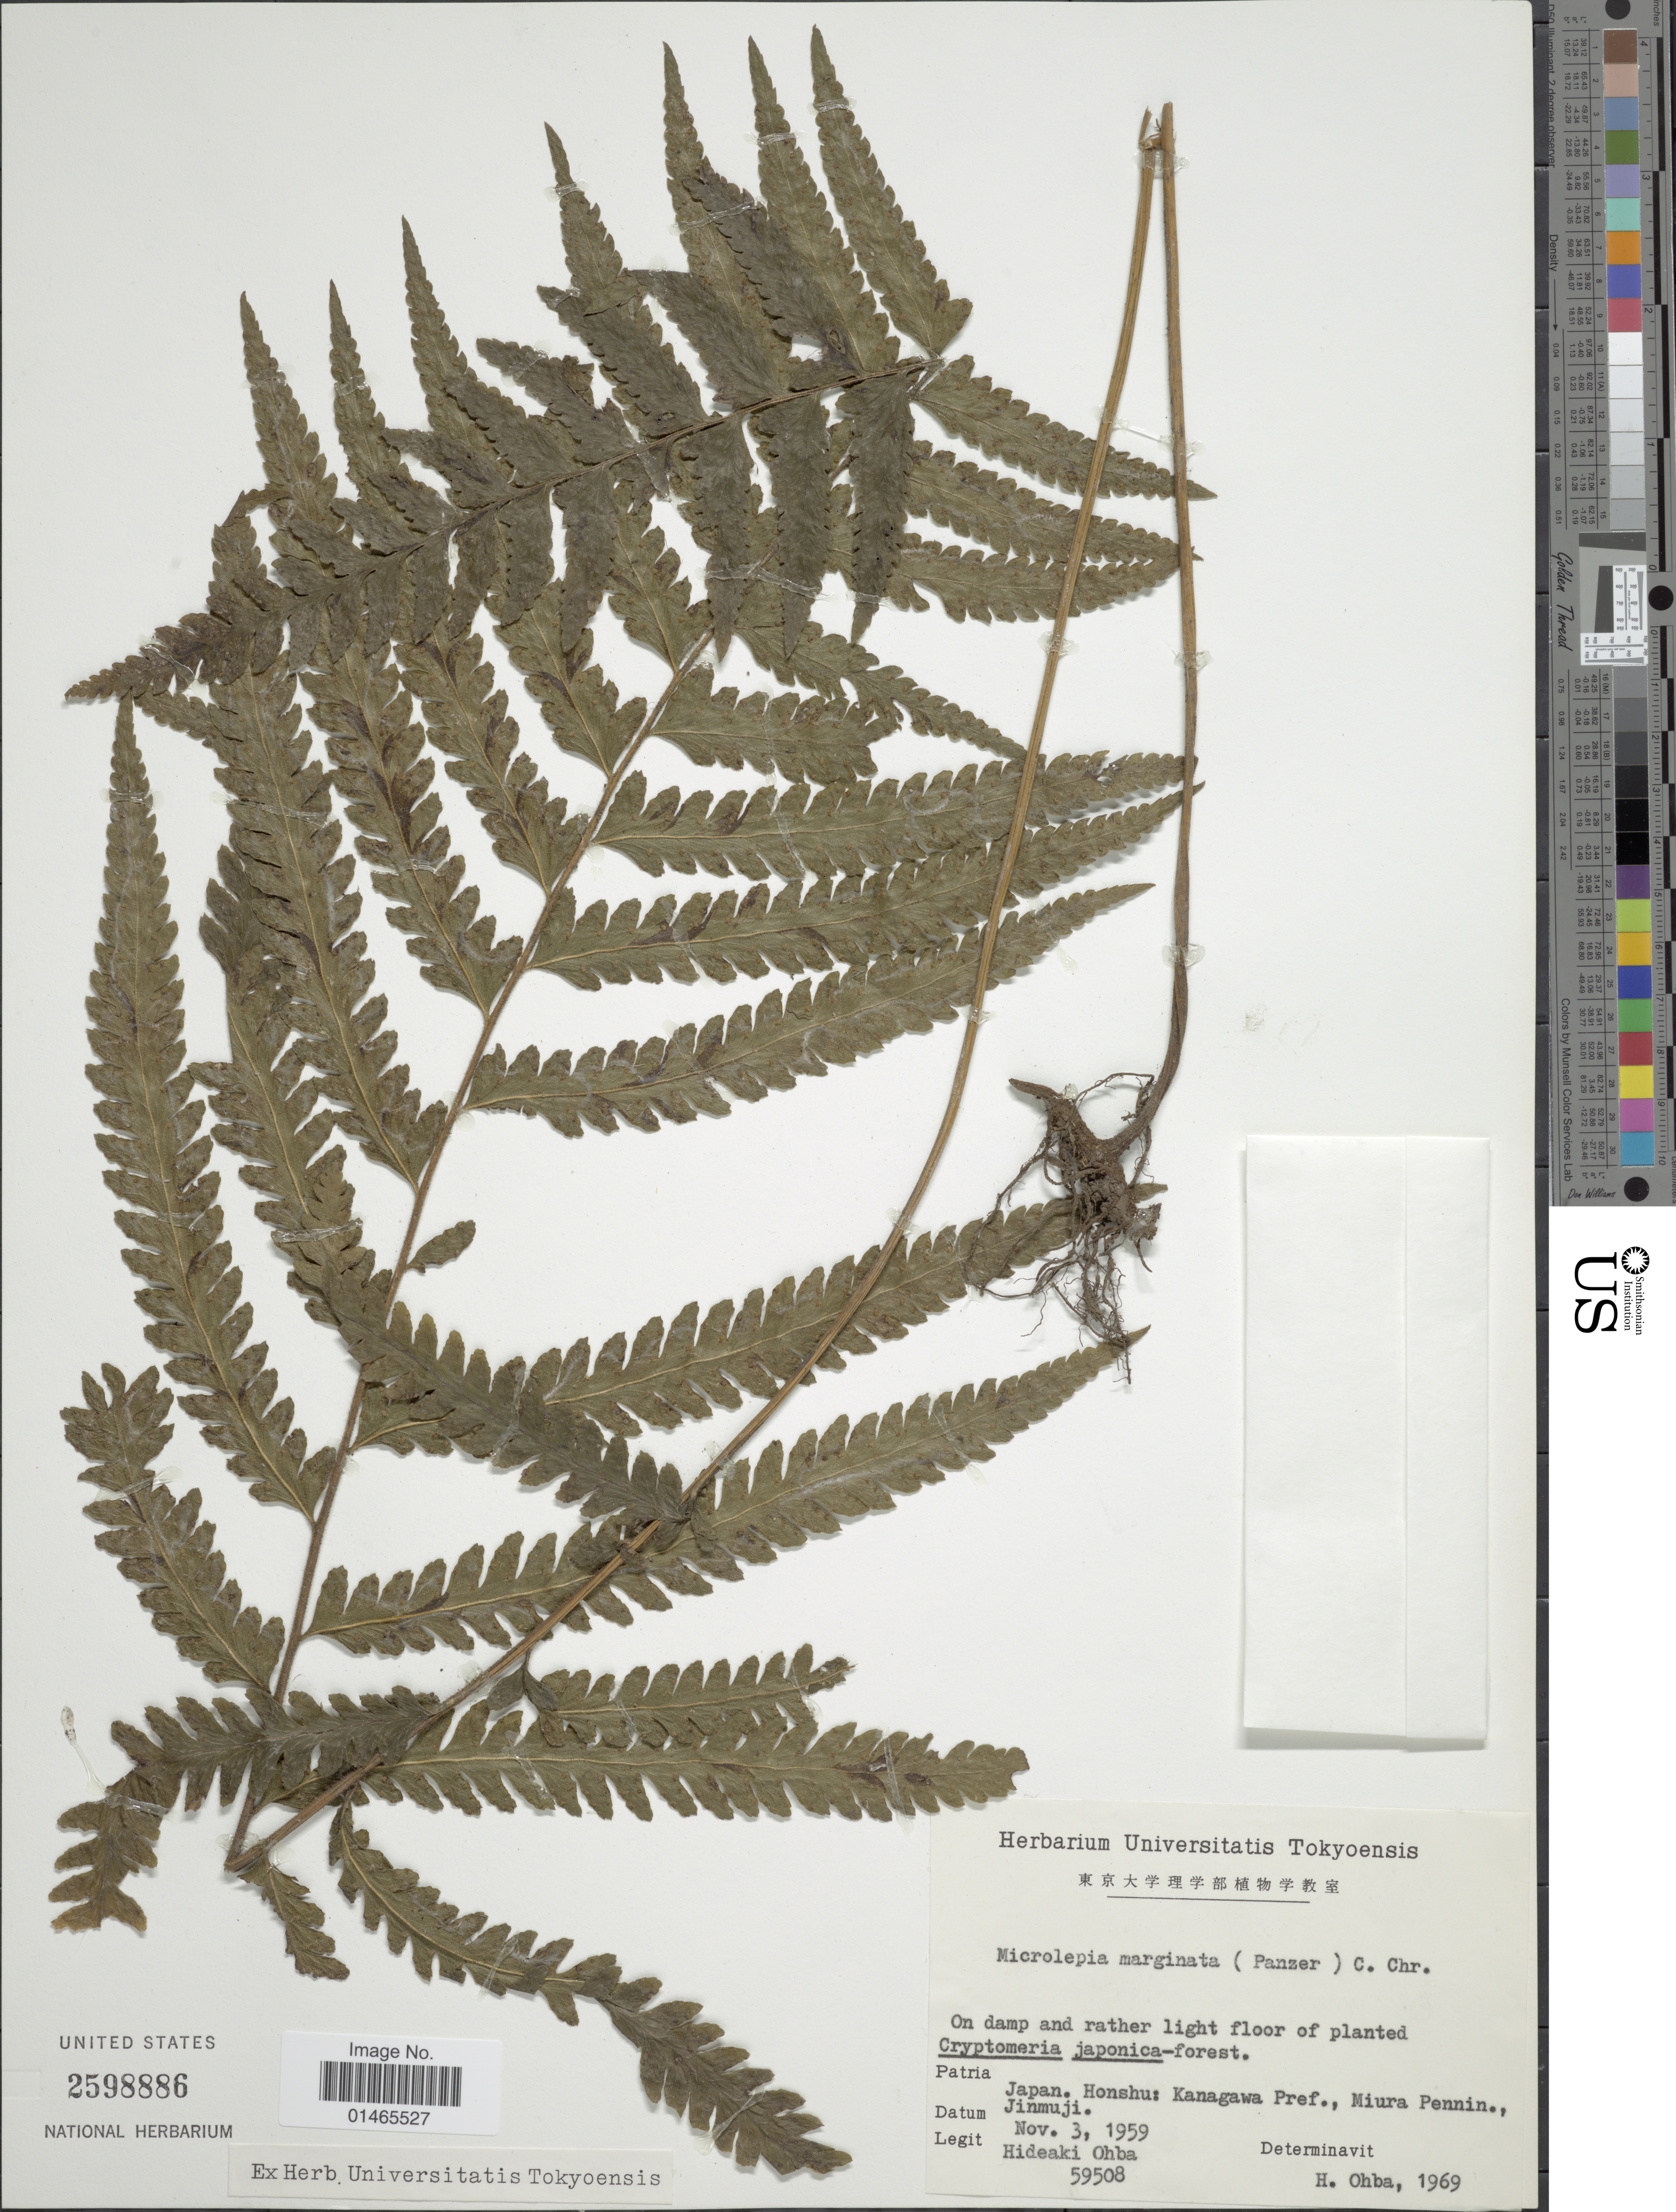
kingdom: Plantae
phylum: Tracheophyta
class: Polypodiopsida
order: Polypodiales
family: Dennstaedtiaceae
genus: Microlepia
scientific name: Microlepia marginata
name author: (Houtt.) C. Chr.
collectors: H. Ohba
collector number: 59508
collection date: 1959-11-03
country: Japan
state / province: Kanagawa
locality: Honshu, Miura Pennin, Jinmuji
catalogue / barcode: US 2598886